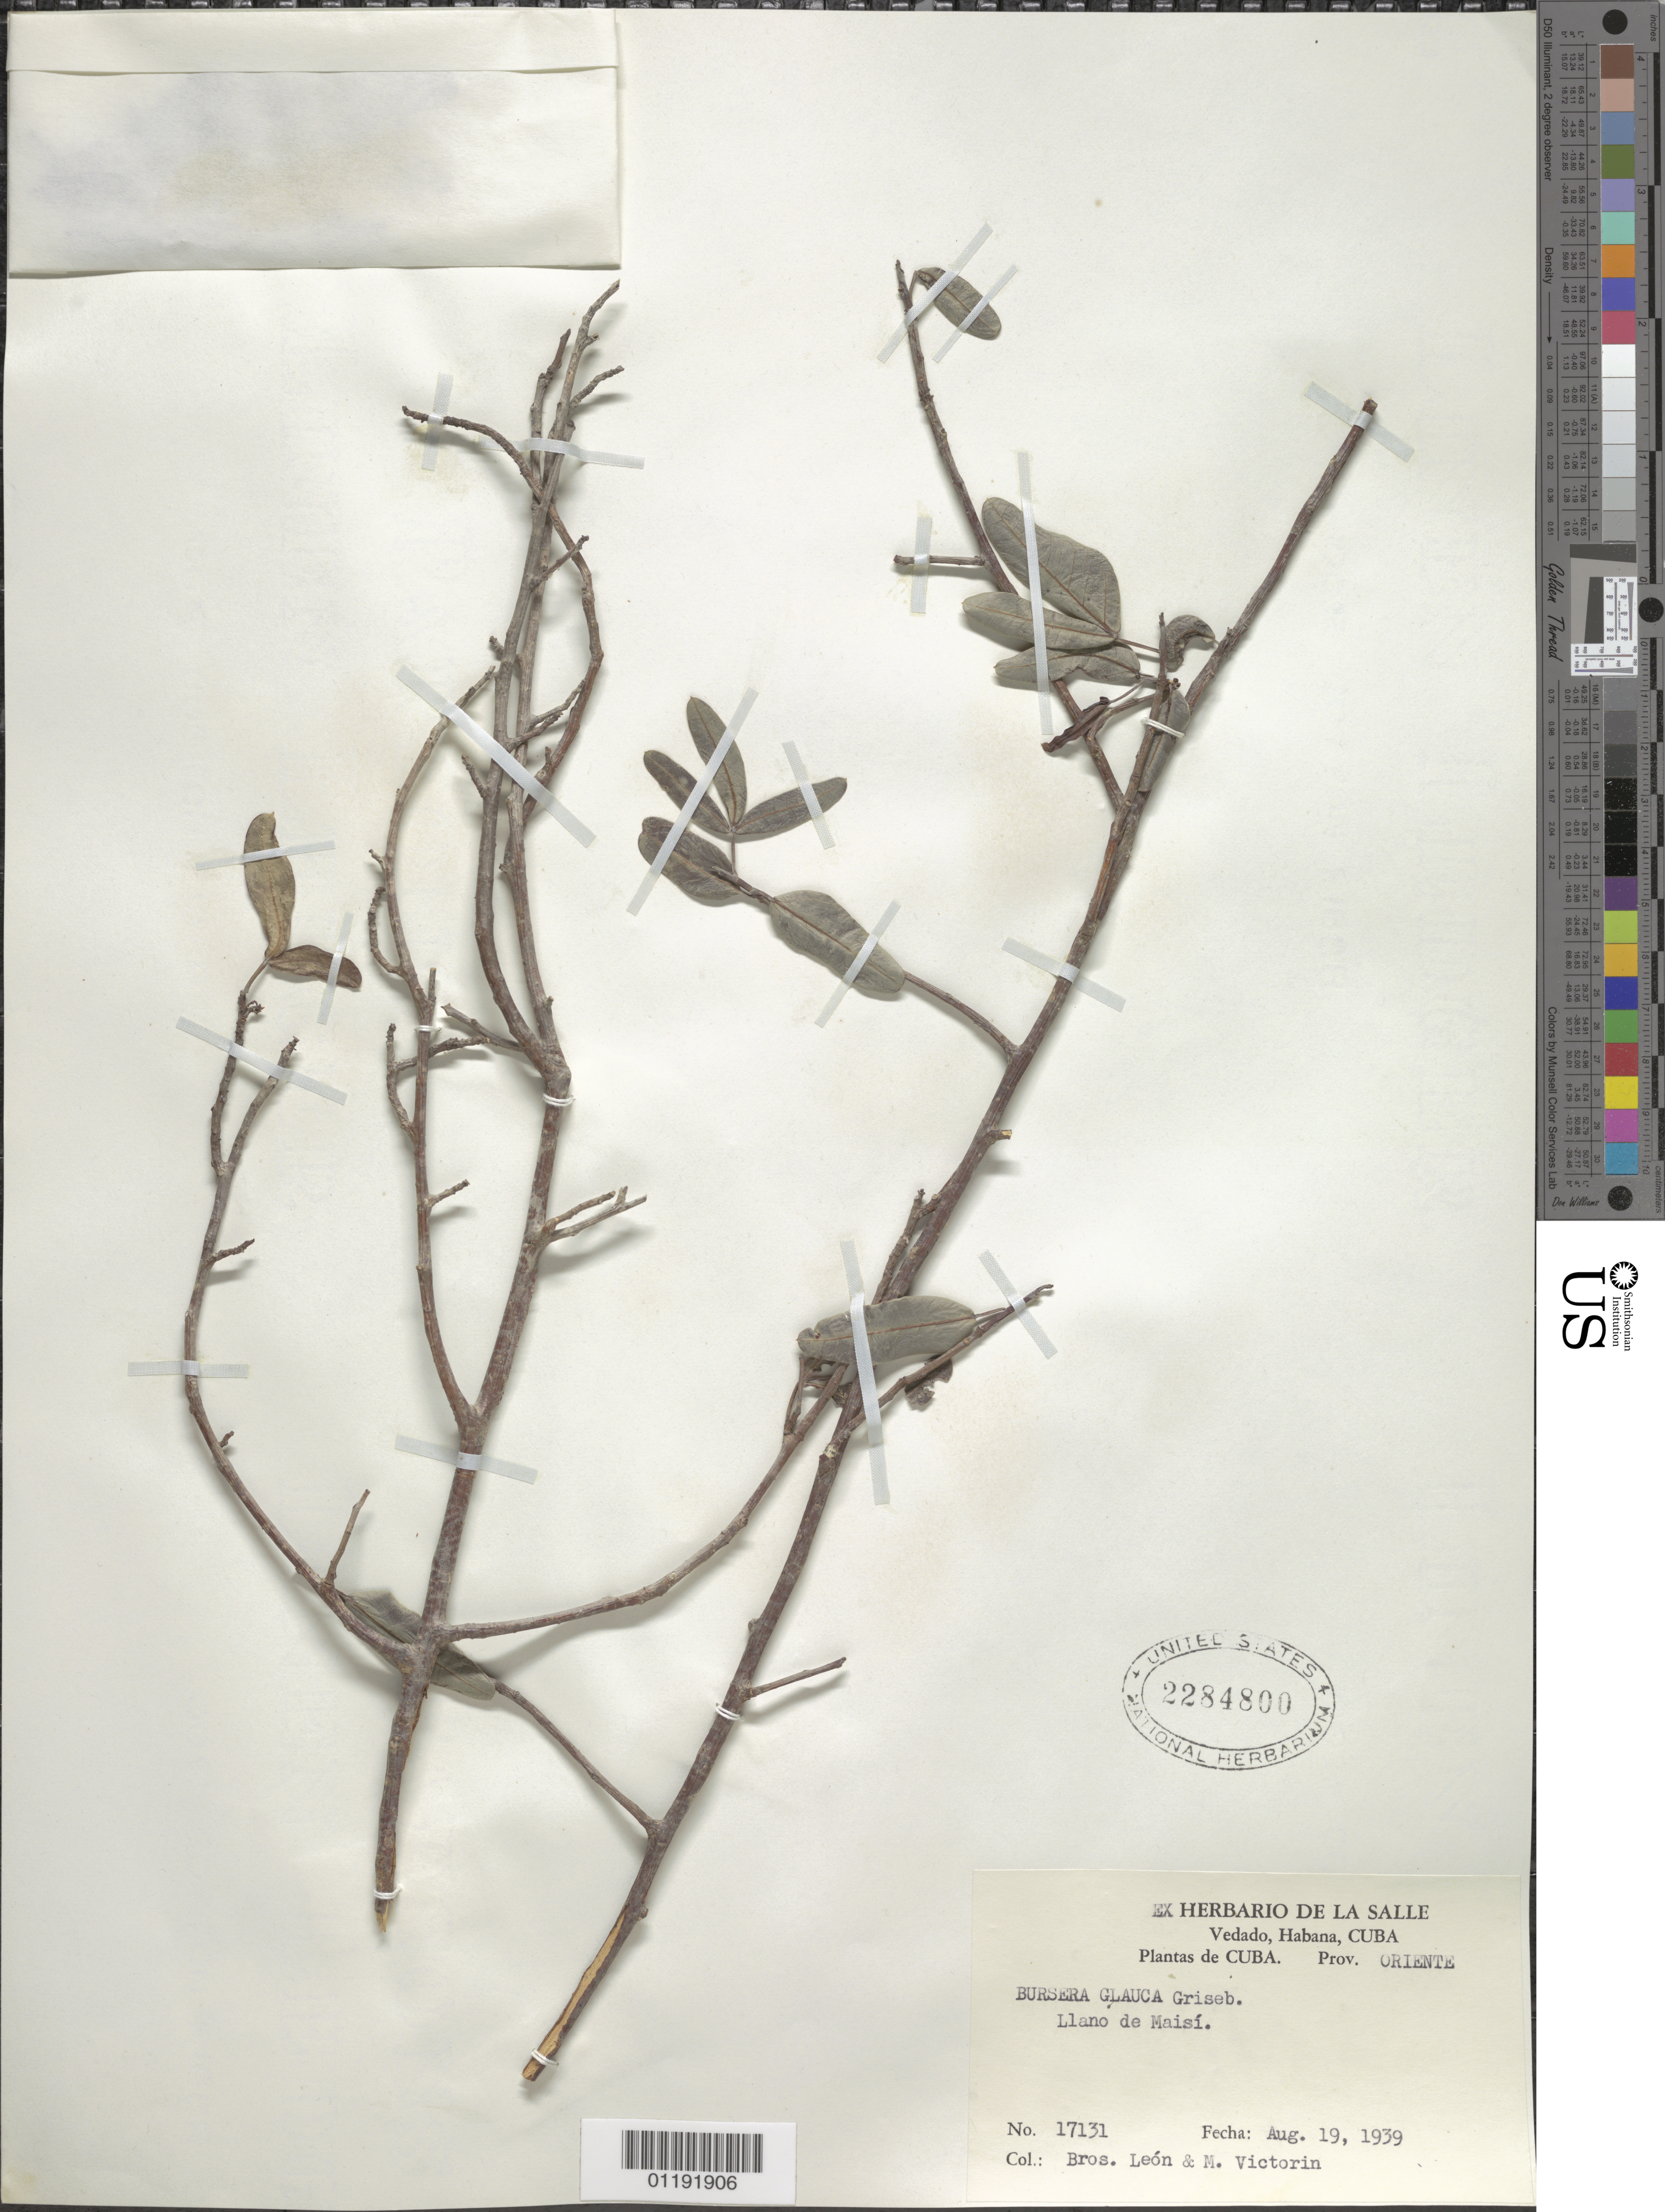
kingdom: Plantae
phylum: Tracheophyta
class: Magnoliopsida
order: Sapindales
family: Burseraceae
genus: Bursera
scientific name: Bursera glauca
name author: Griseb.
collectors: Bro. León & M. Victorin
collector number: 17131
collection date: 1939-08-19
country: Cuba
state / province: Oriente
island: Cuba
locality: Maisi plain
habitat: Plain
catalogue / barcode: US 2284800